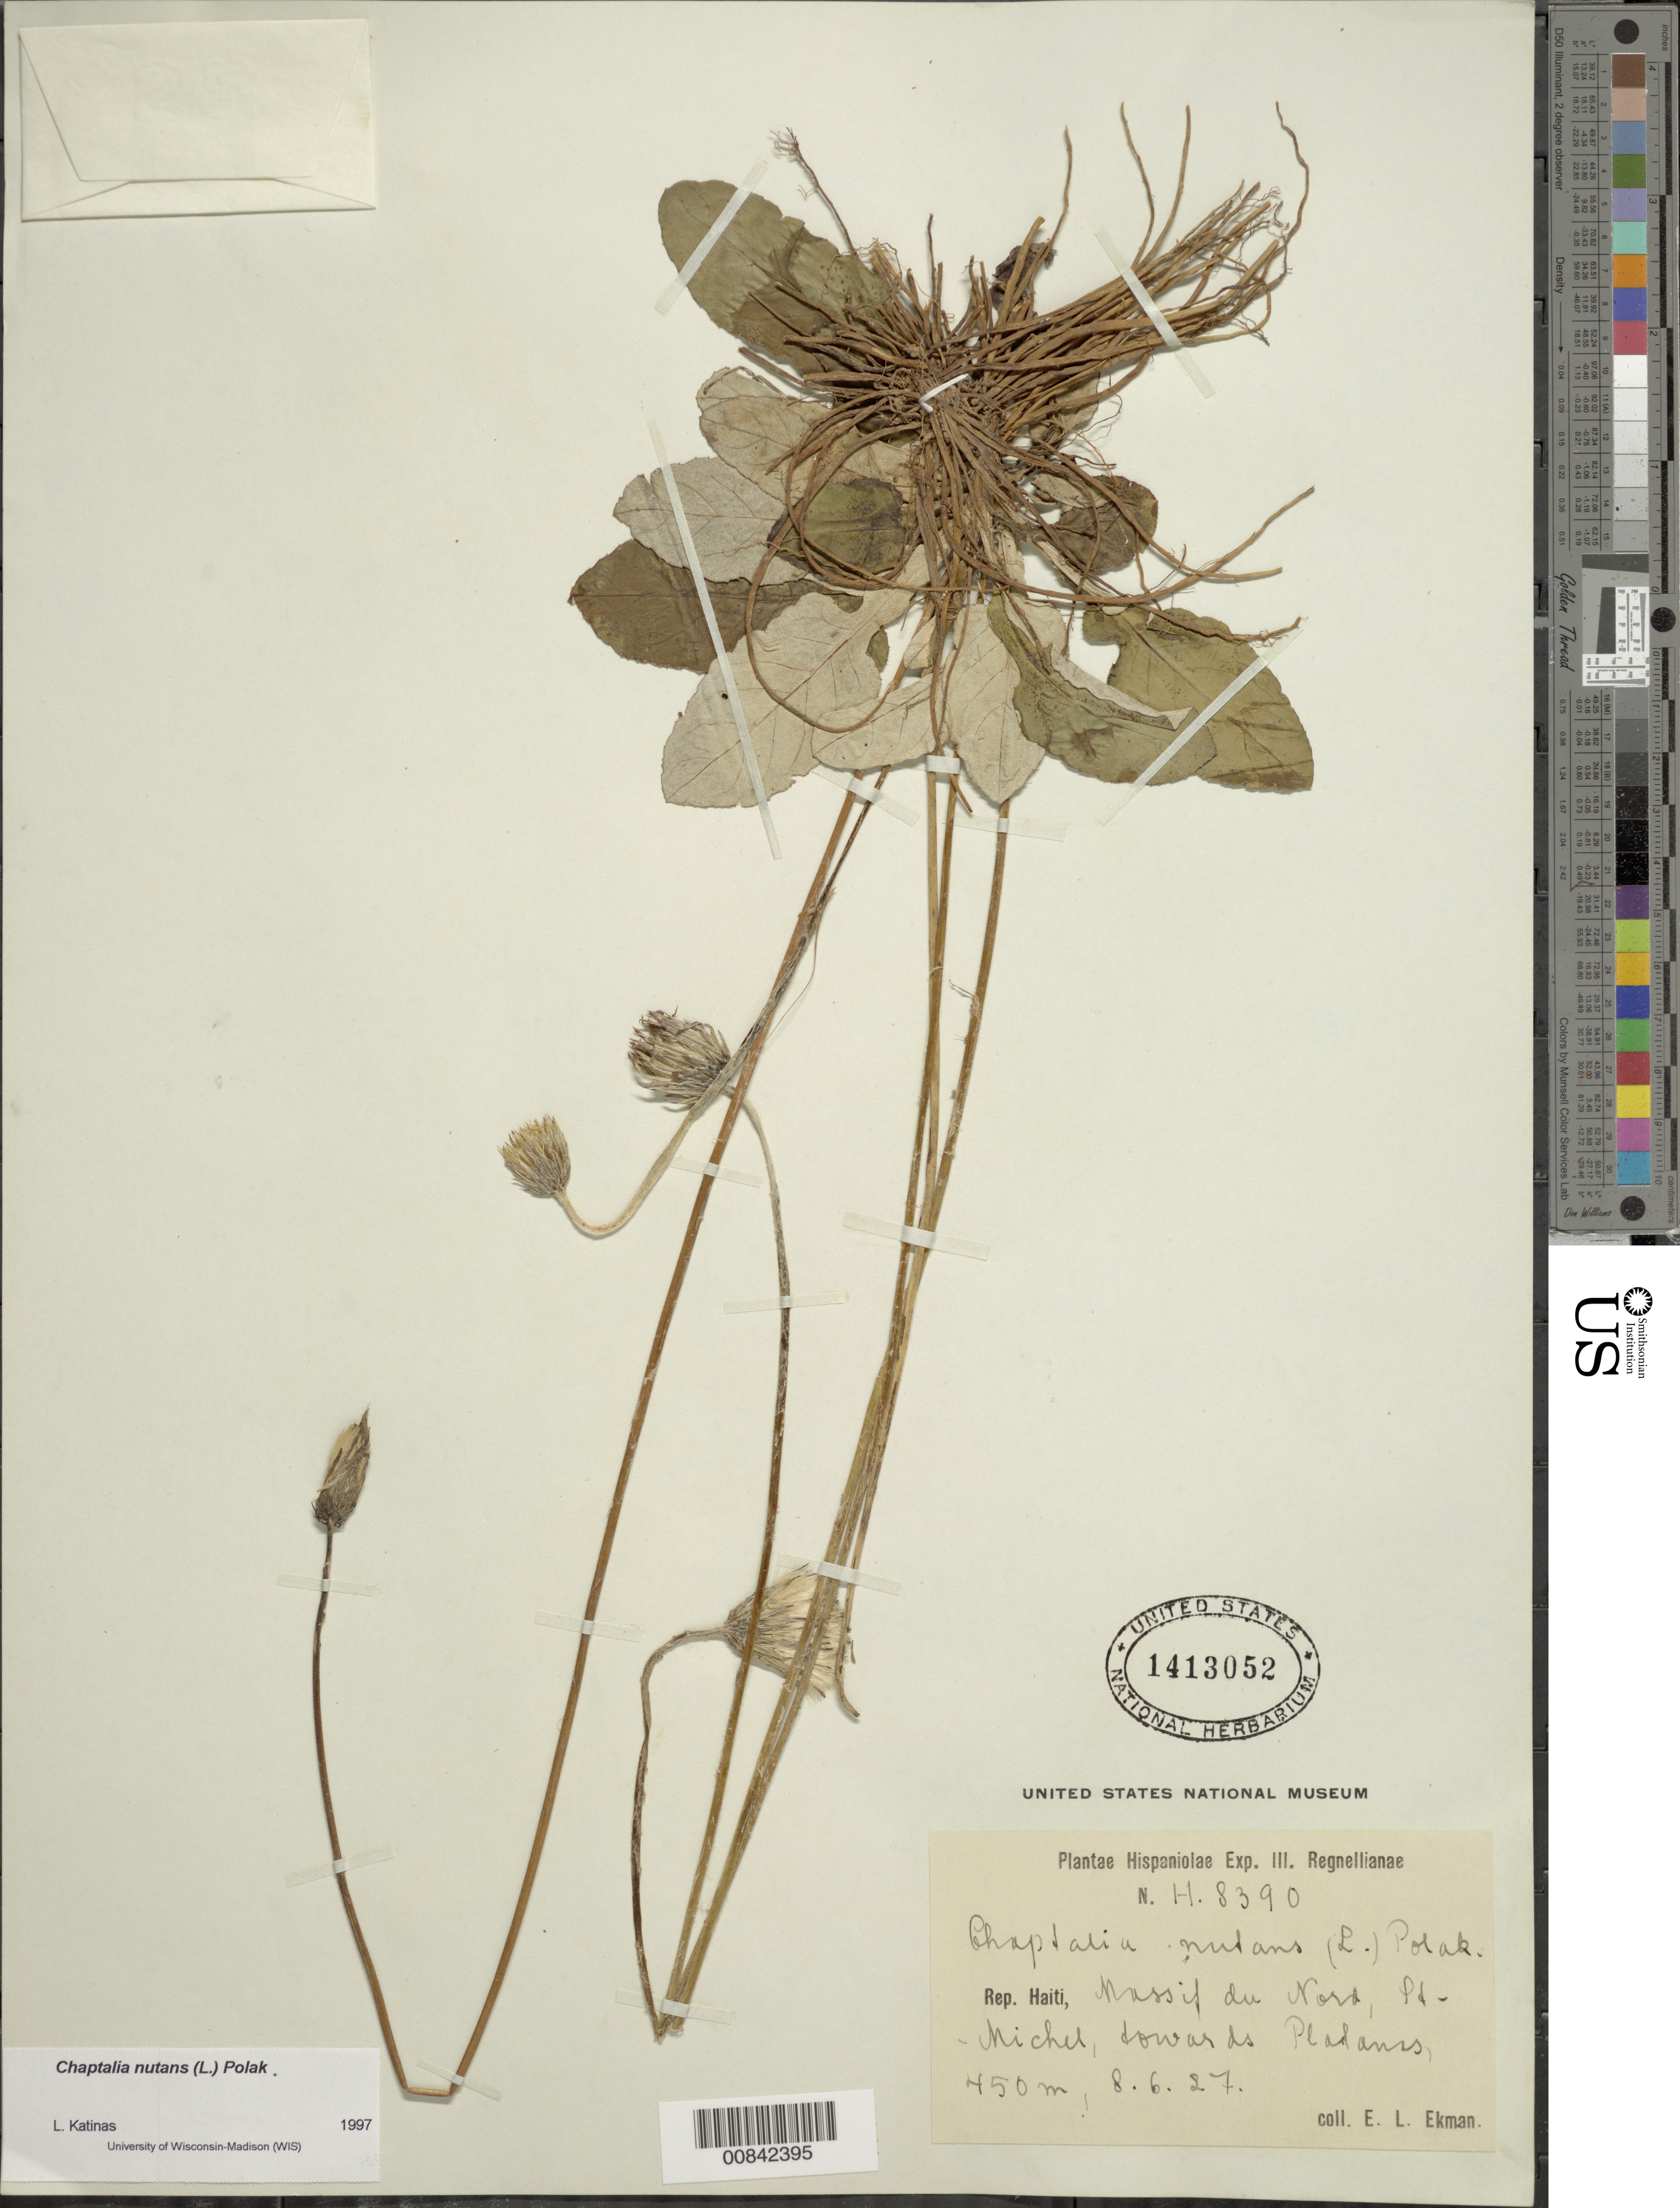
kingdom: Plantae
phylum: Tracheophyta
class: Magnoliopsida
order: Asterales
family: Asteraceae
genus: Chaptalia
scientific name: Chaptalia nutans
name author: (L.) Pol.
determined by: Katinas, L.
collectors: E. L. Ekman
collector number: H 8390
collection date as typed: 08 Jun 1927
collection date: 1927-06-08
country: Haiti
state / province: Nord-Ouest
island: Hispaniola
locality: Massif du Nord, St. Louis, towards Platanas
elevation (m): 450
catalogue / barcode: US 1413052